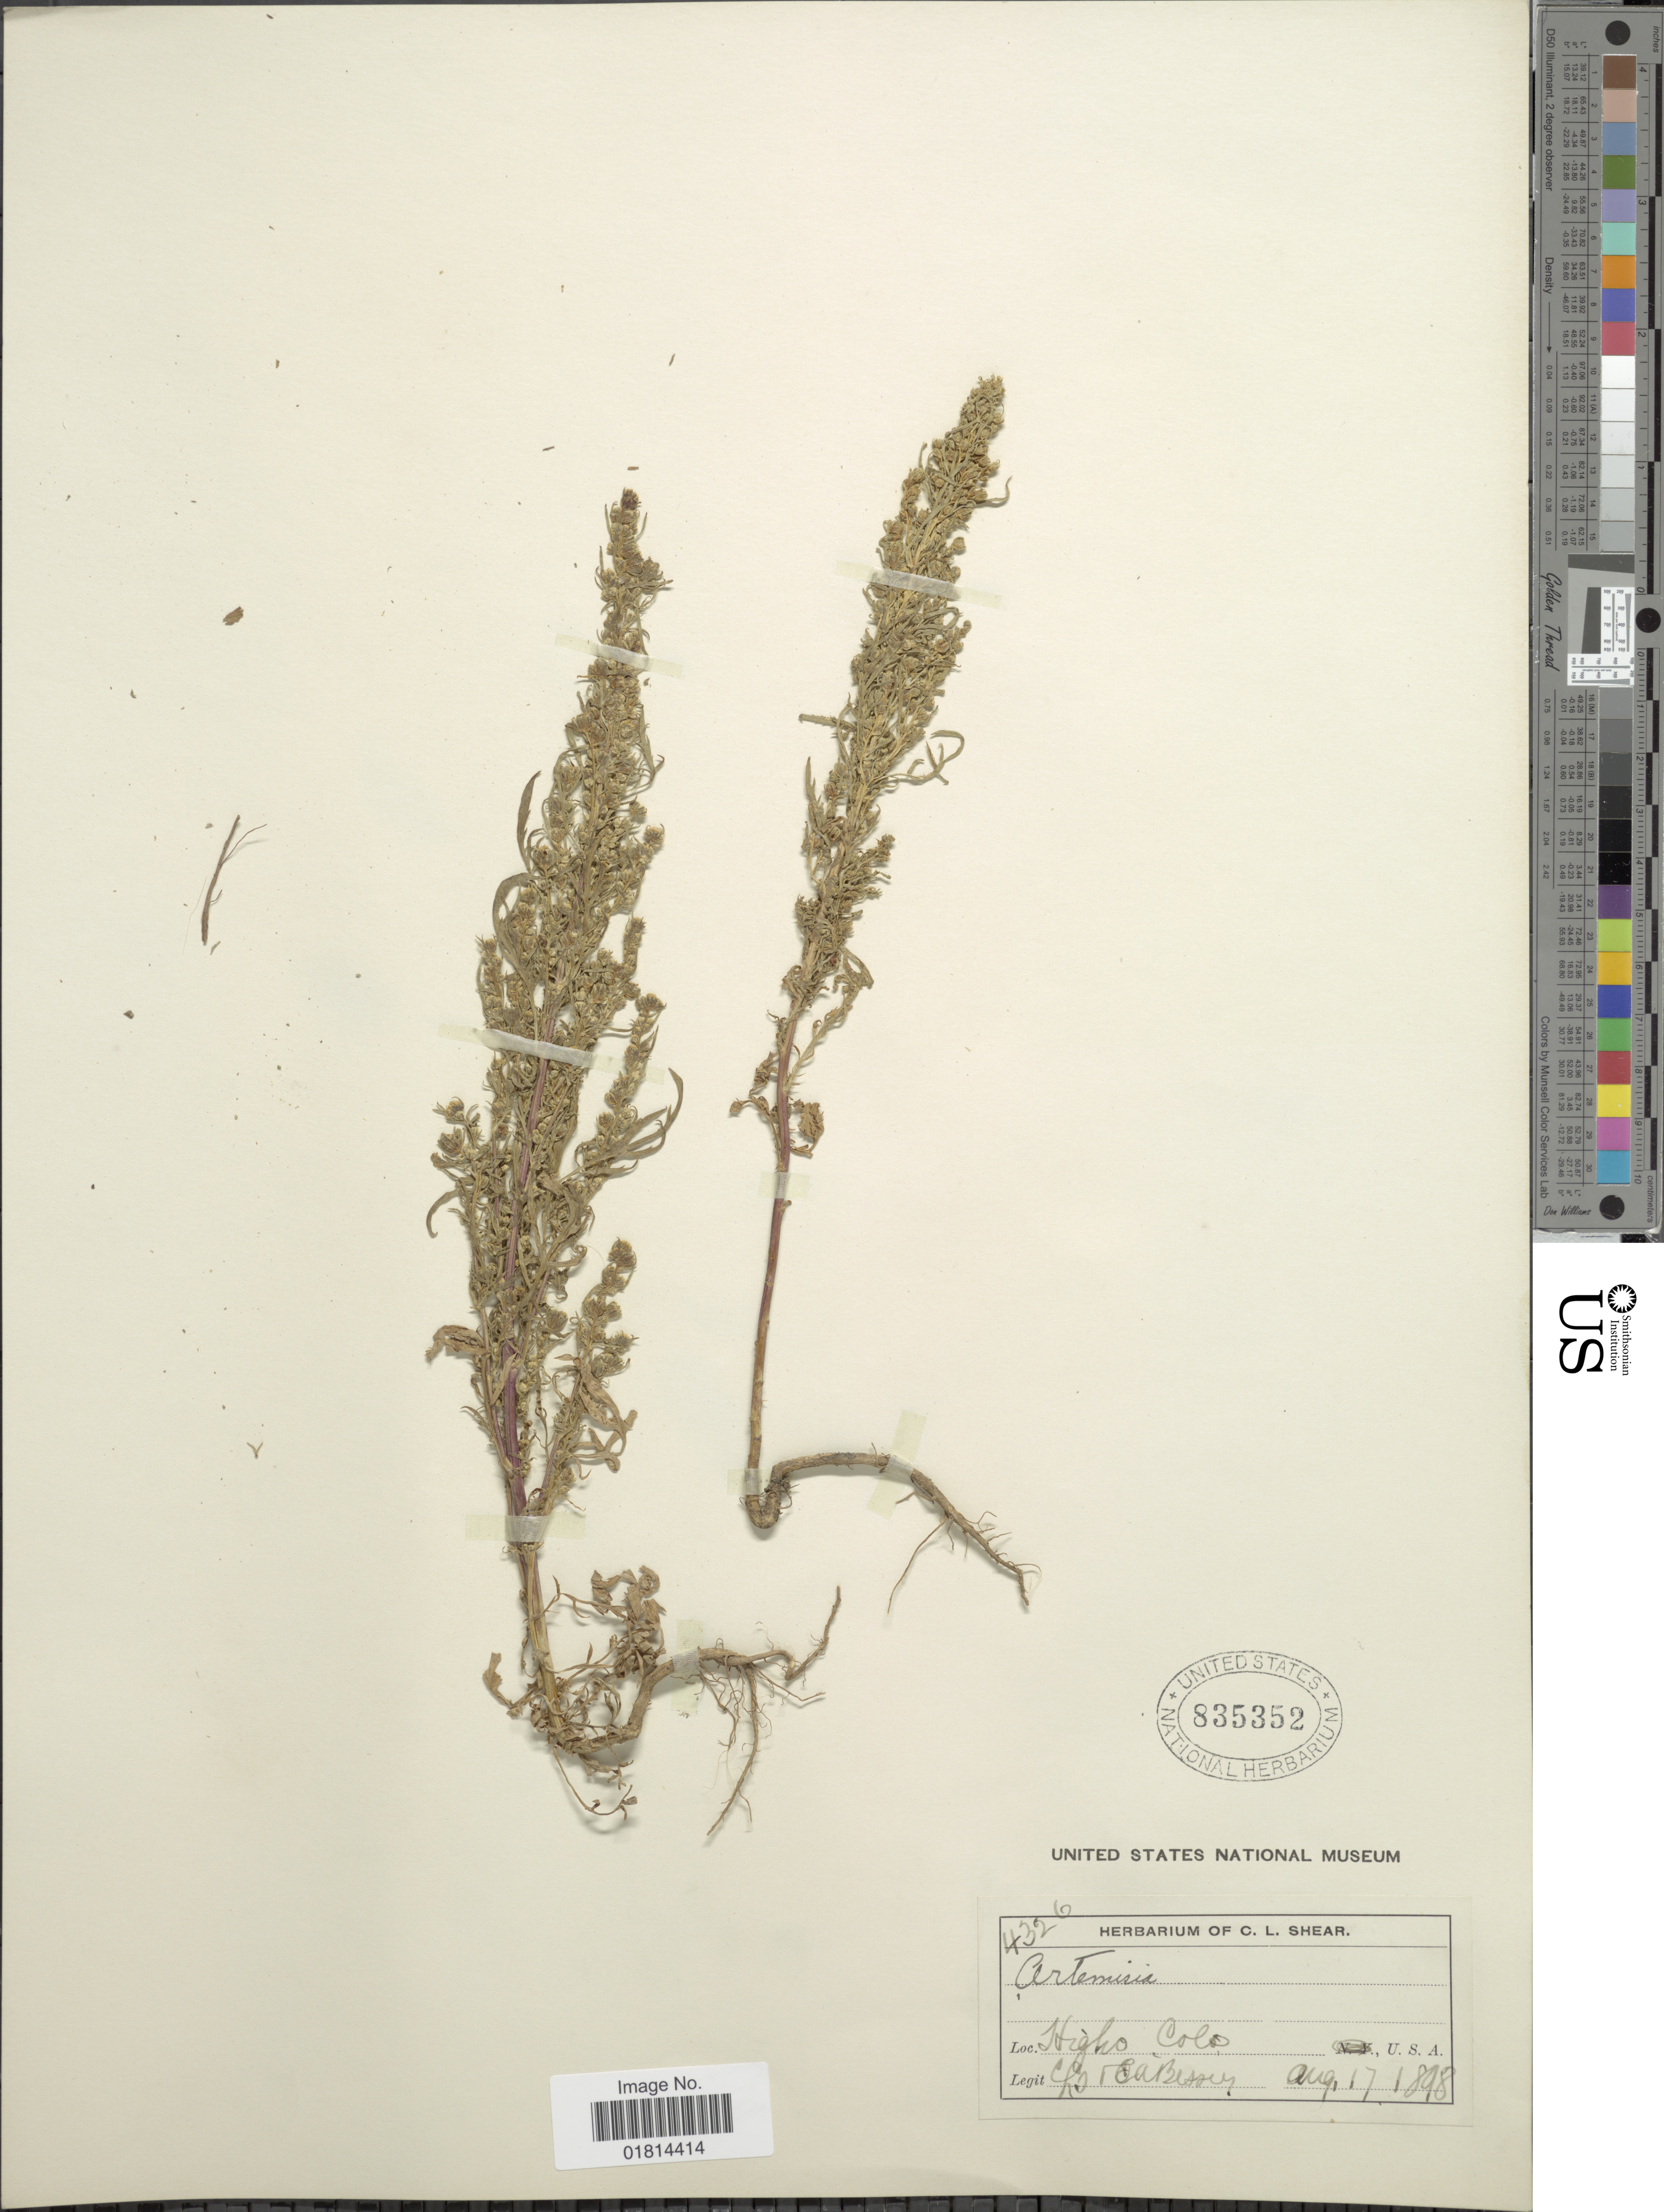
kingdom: Plantae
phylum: Tracheophyta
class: Magnoliopsida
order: Asterales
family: Asteraceae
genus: Artemisia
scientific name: Artemisia biennis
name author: Willd.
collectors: C. L. Shear & E. A. Bessey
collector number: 4326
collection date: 1898-08-17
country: United States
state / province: Colorado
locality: Higho, Colo.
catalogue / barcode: US 835352